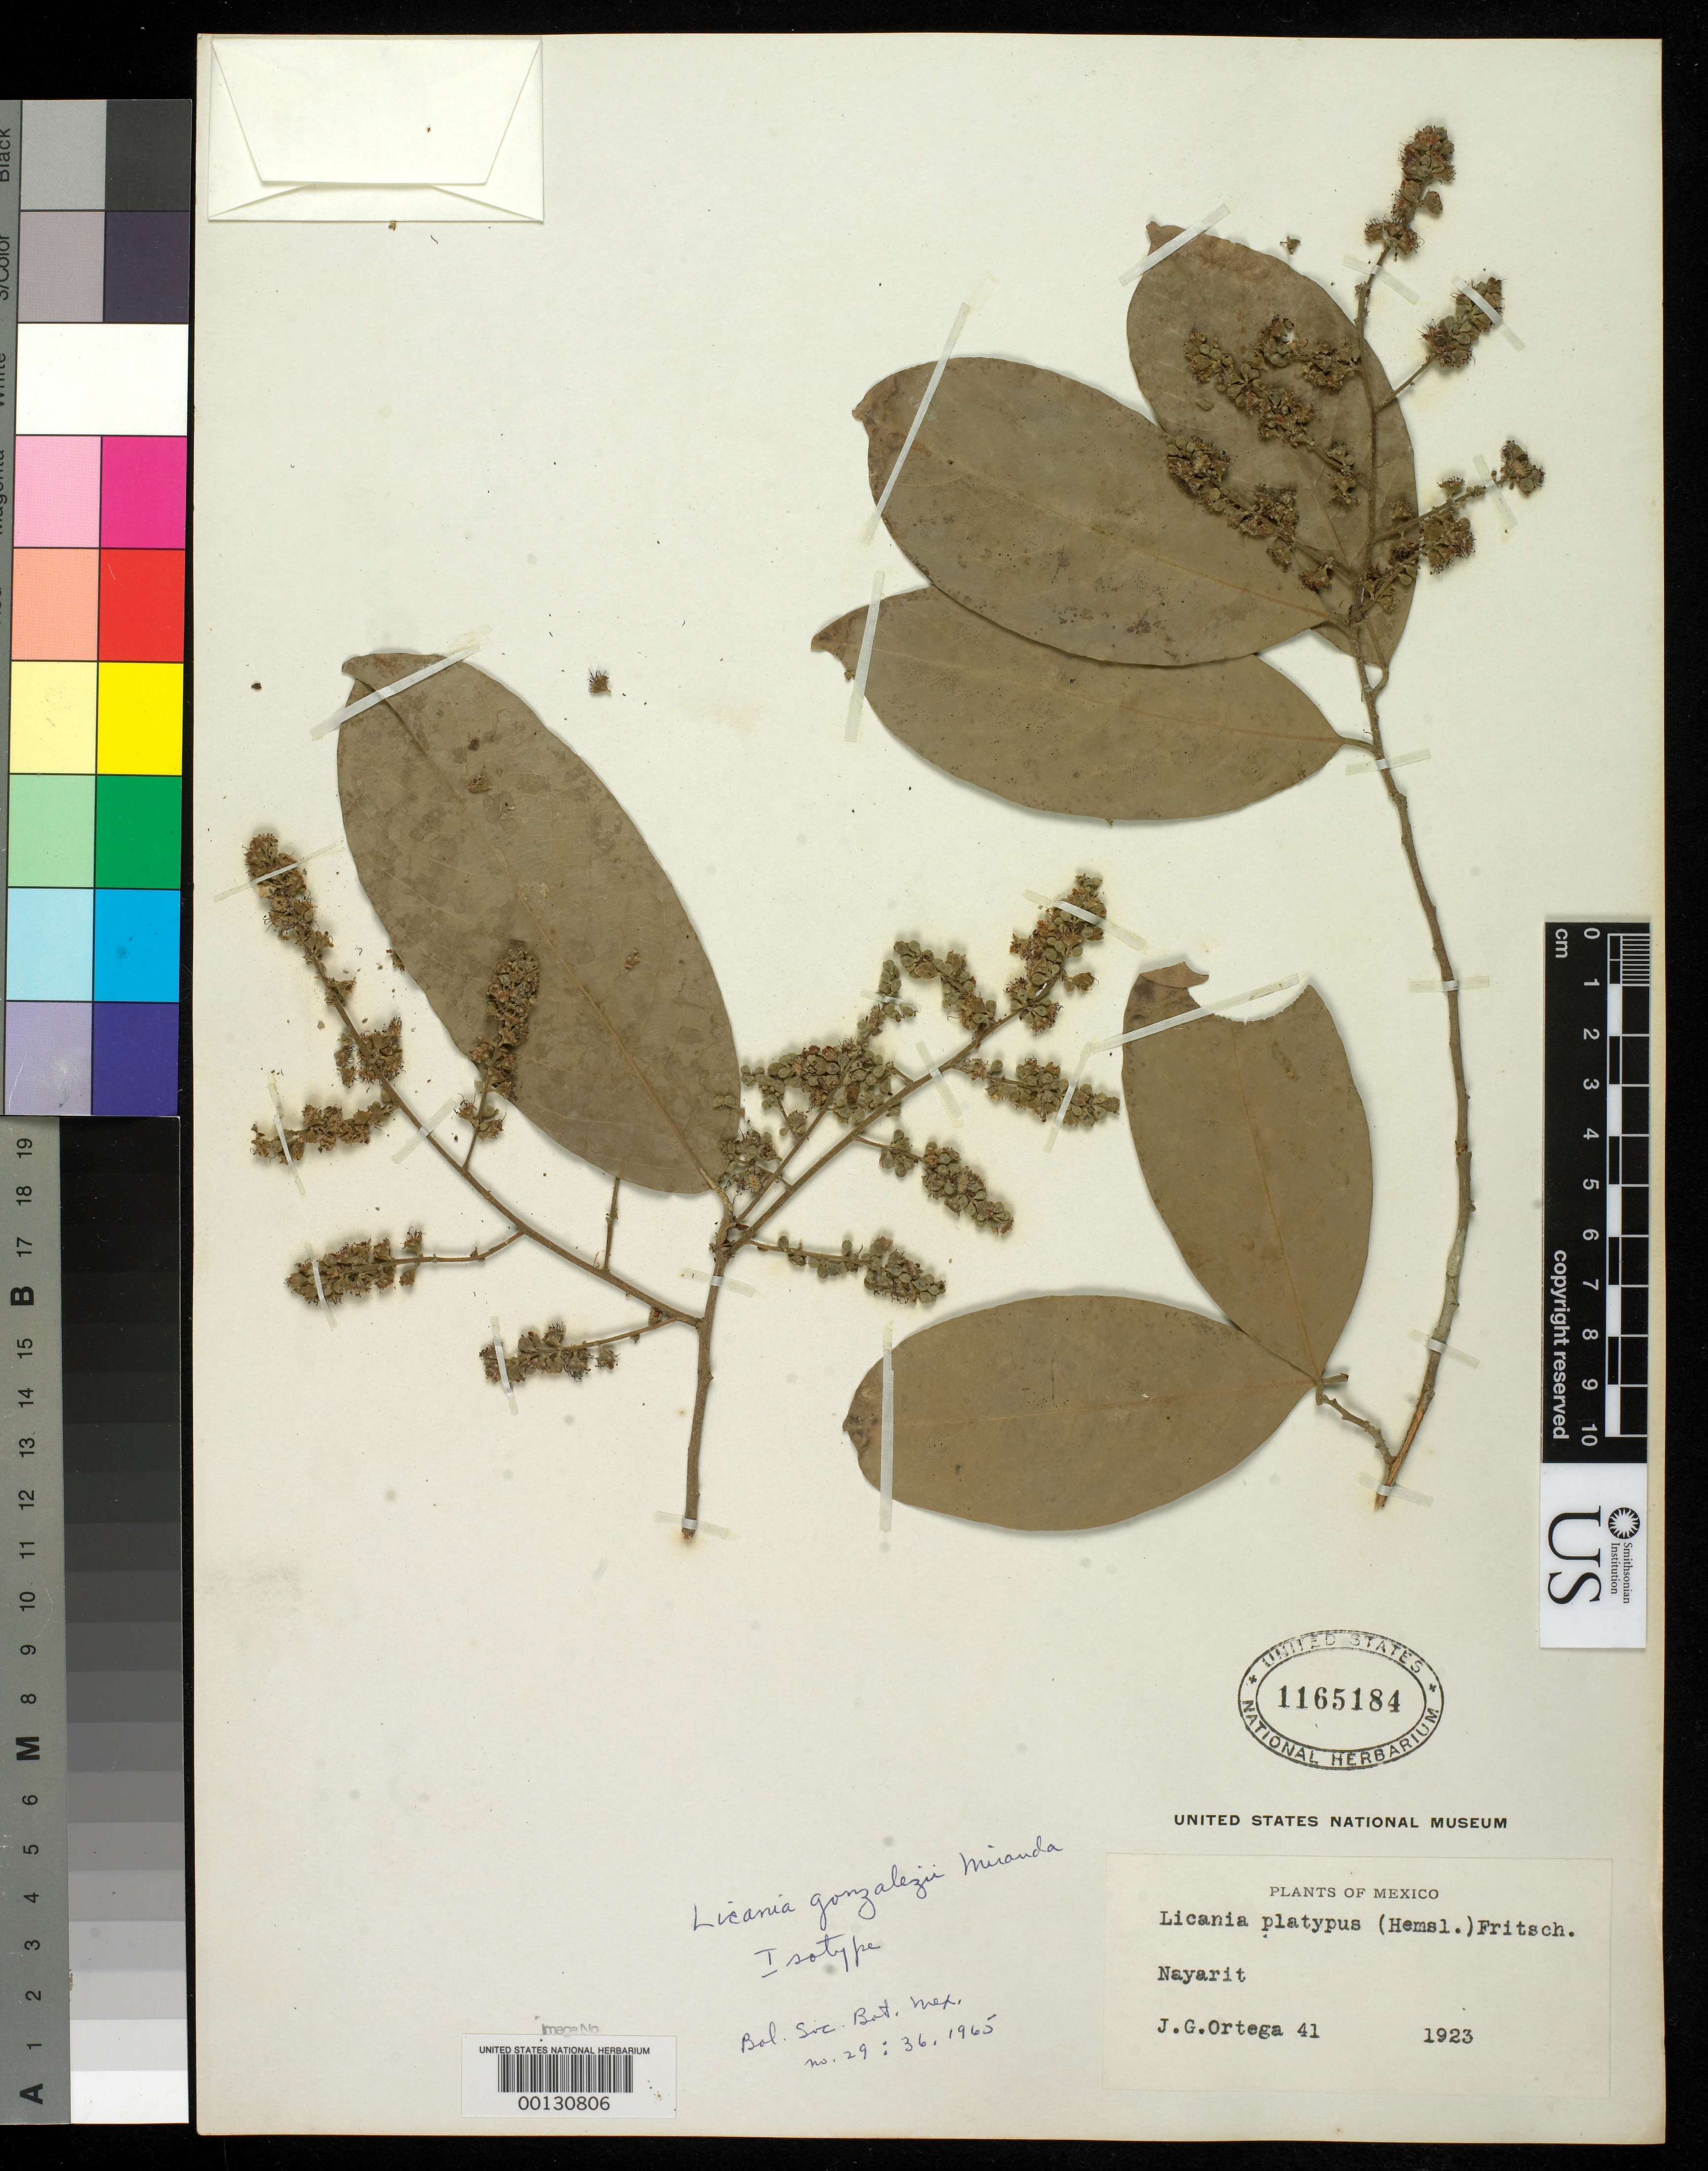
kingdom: Plantae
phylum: Tracheophyta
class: Magnoliopsida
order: Malpighiales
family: Chrysobalanaceae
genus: Licania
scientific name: Licania gonzalezii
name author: Miranda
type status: Isotype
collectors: J. Ortega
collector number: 41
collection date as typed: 1923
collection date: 1923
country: Mexico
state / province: Nayarit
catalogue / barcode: US 1165184